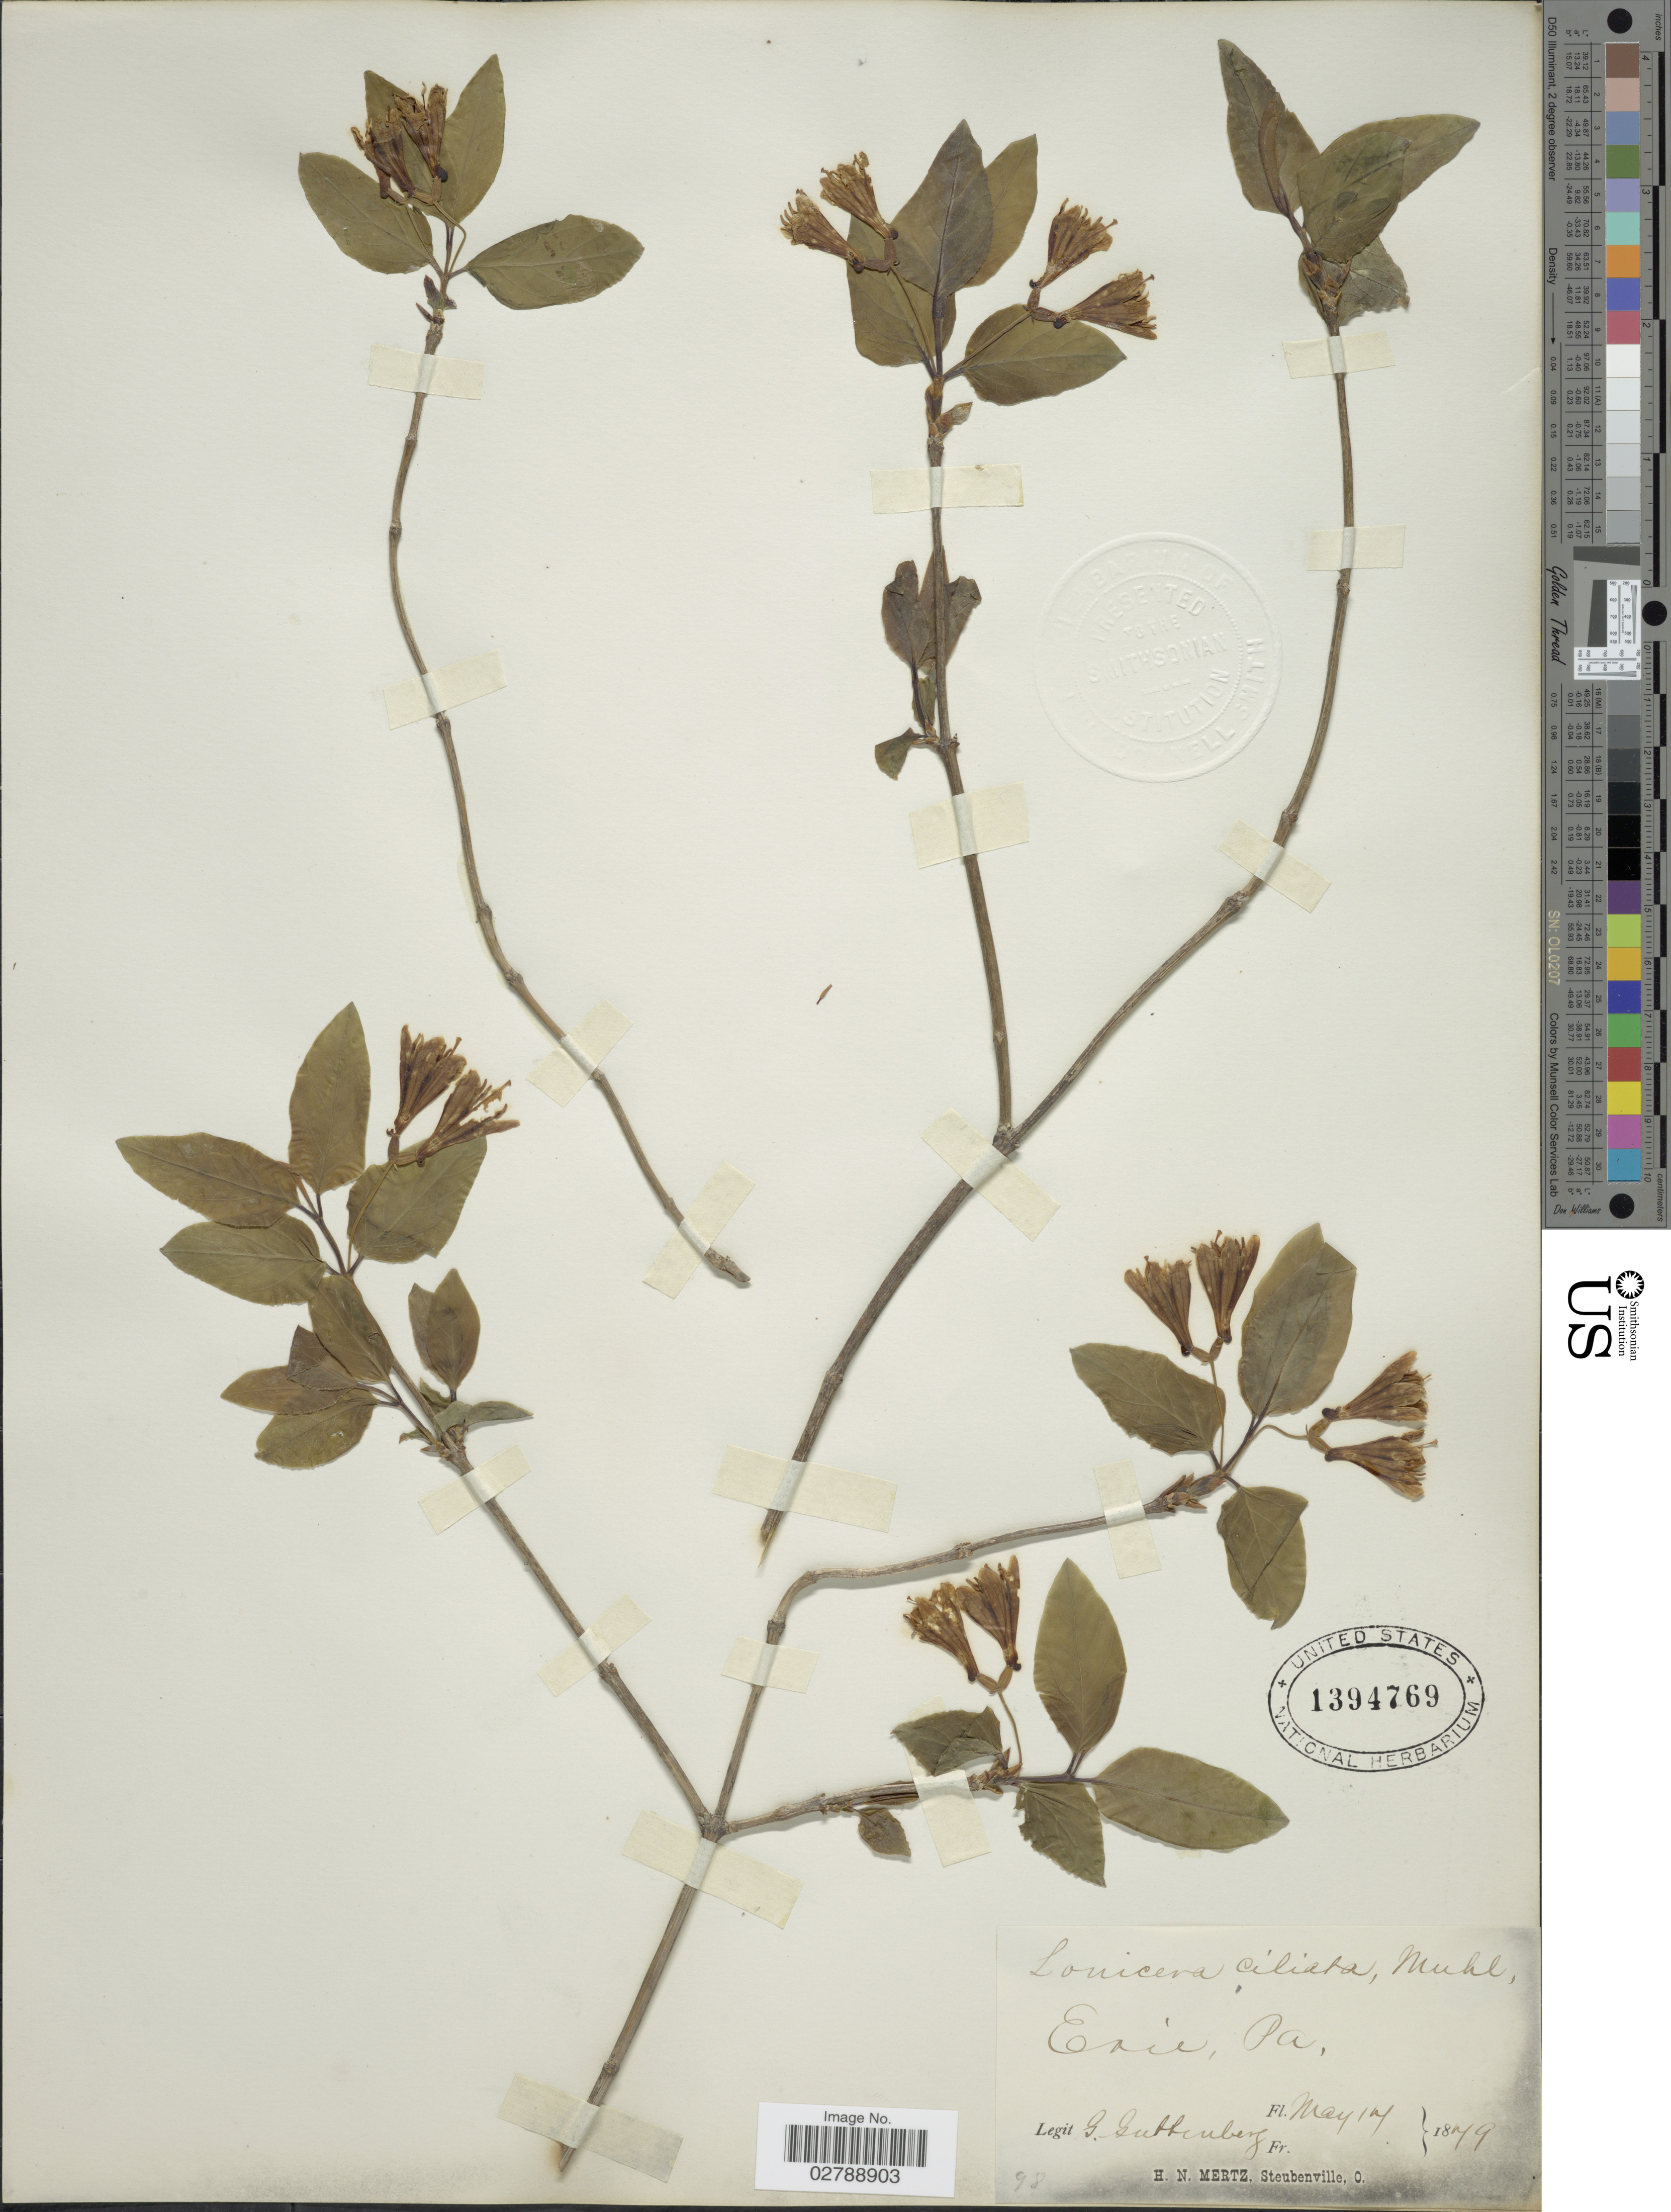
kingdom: Plantae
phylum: Tracheophyta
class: Magnoliopsida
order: Dipsacales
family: Caprifoliaceae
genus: Lonicera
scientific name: Lonicera canadensis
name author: Bartram & W. Bartram ex Marshall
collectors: G. Guttenberg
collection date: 1849-05-14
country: United States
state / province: Pennsylvania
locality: Erie, Pa.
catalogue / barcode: US 1394769